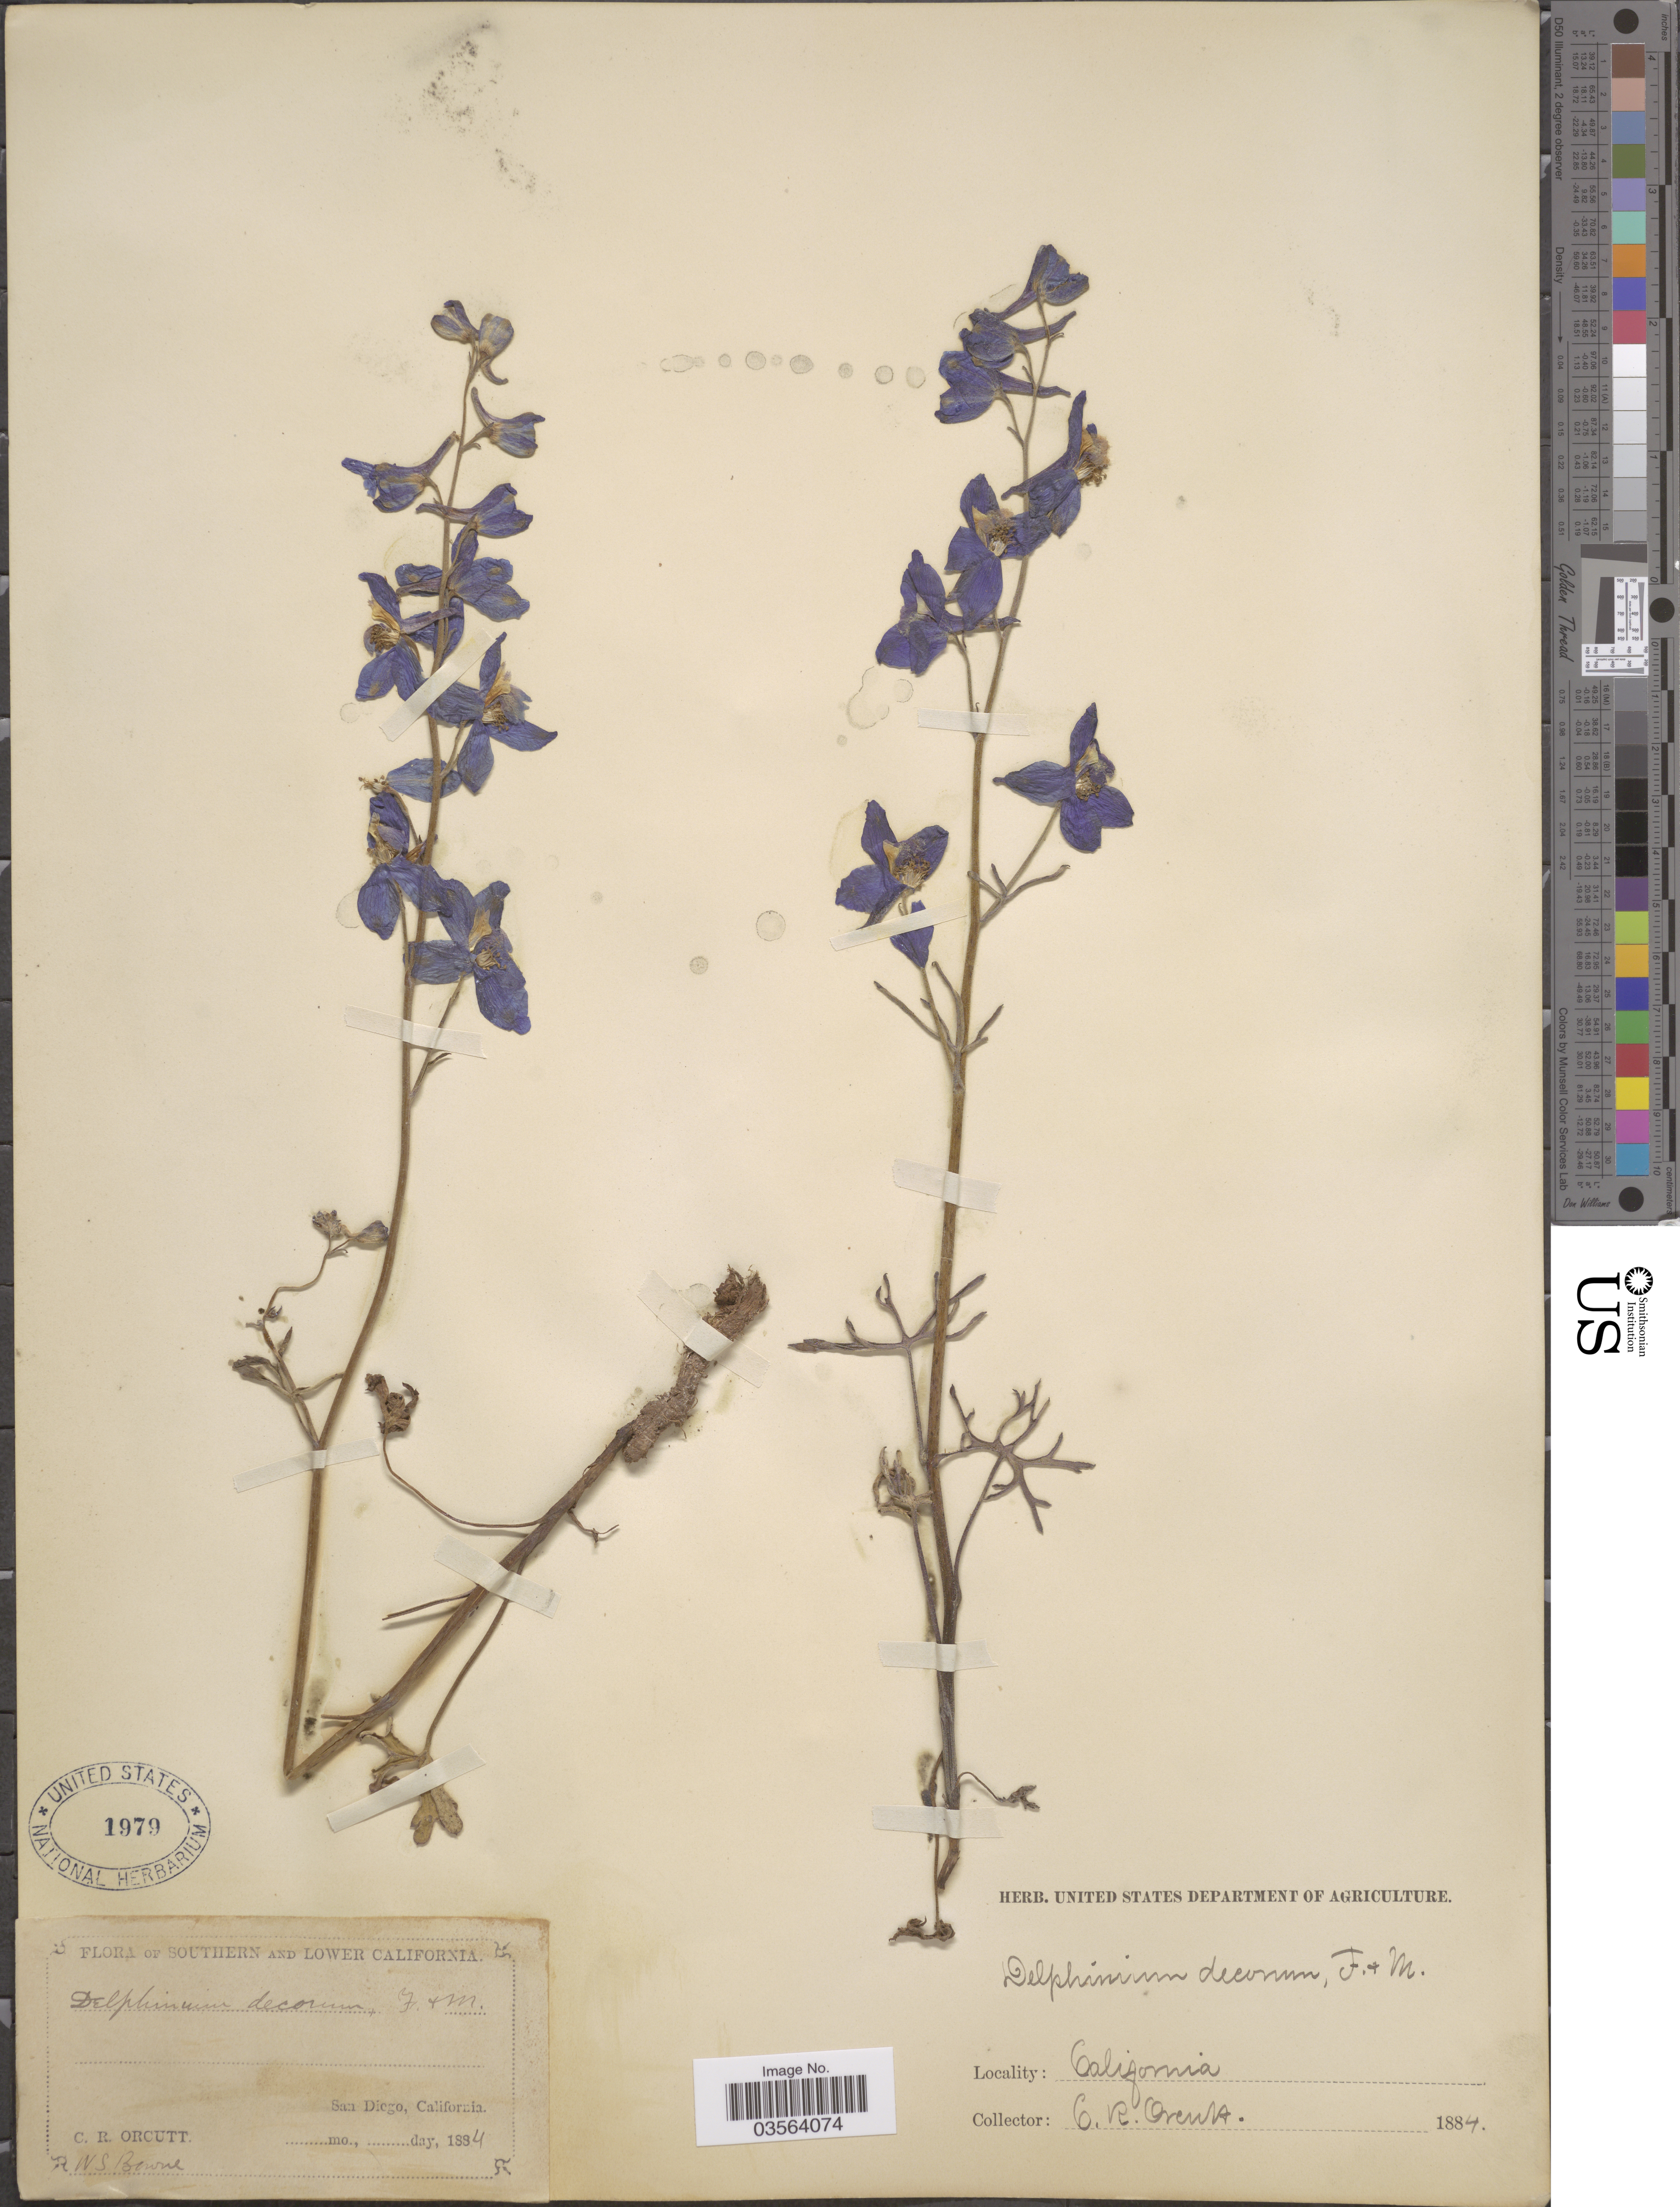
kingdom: Plantae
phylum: Tracheophyta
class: Magnoliopsida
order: Ranunculales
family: Ranunculaceae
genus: Delphinium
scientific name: Delphinium parryi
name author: A. Gray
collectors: C. R. Orcutt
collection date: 1884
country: United States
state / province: California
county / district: San Diego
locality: Southern California. San Diego.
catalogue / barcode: US 1979